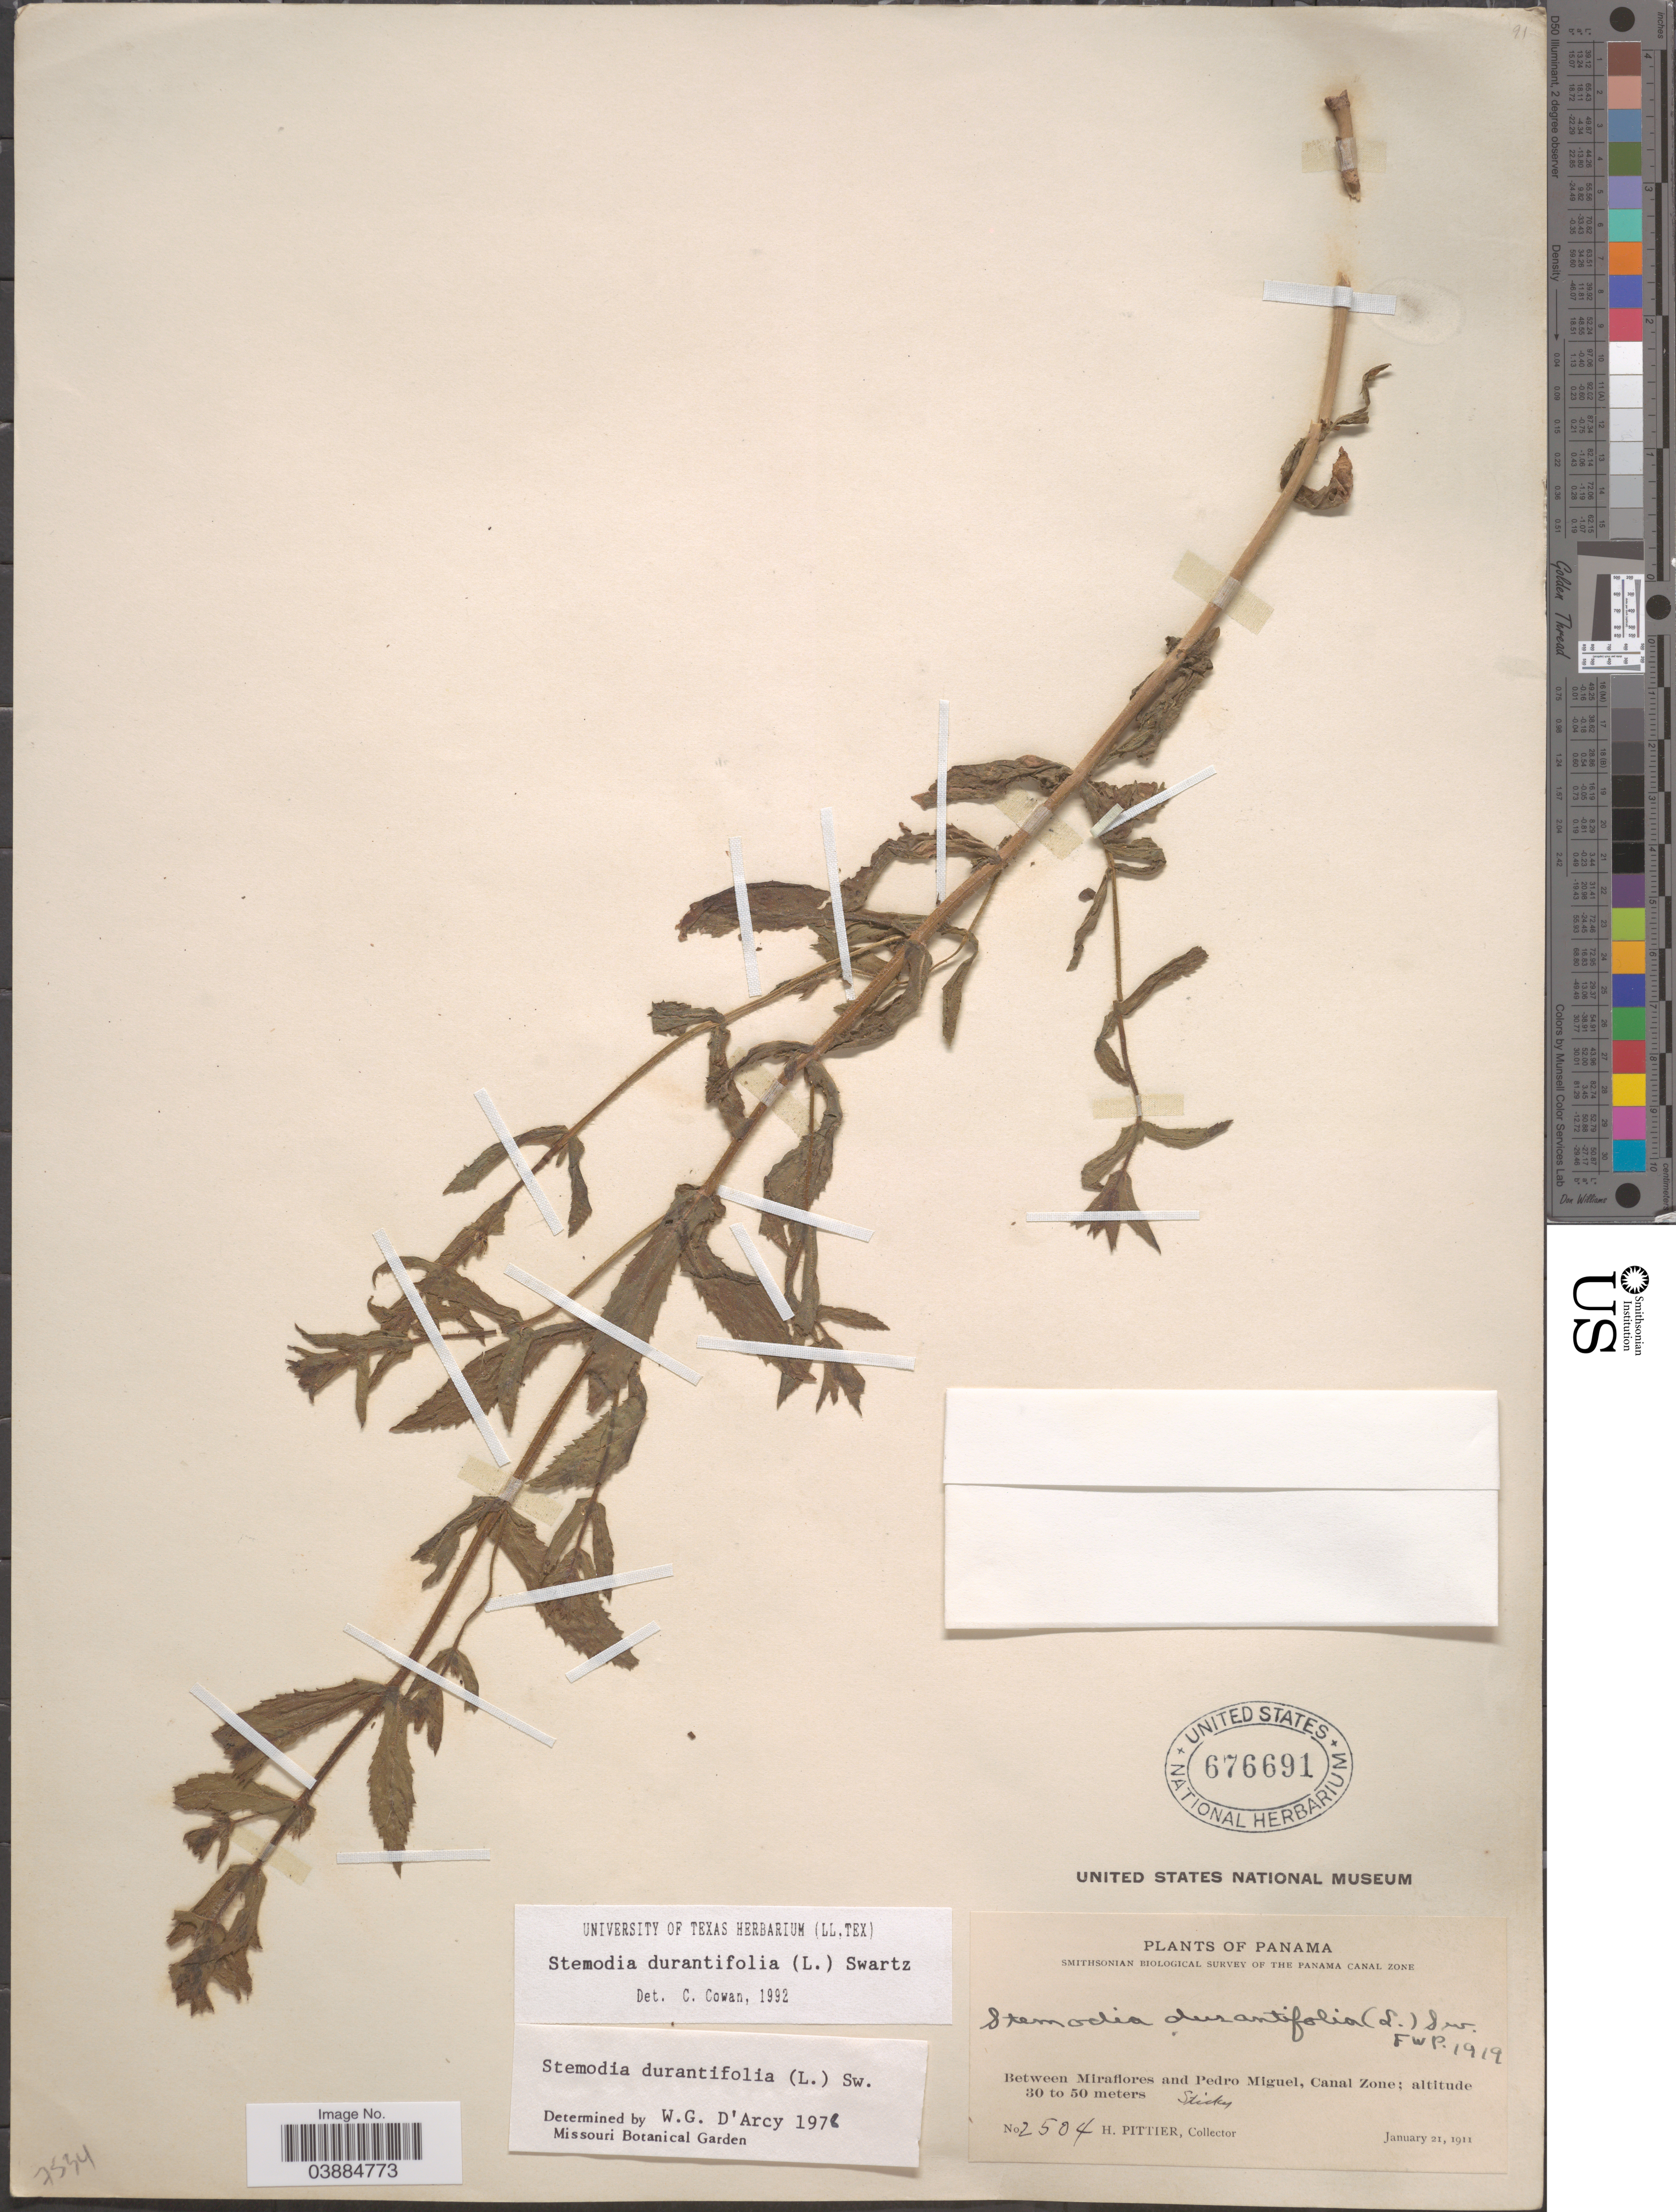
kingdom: Plantae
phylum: Tracheophyta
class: Magnoliopsida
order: Lamiales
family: Plantaginaceae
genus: Stemodia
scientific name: Stemodia durantifolia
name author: (L.) Sw.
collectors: H. F. Pittier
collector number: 2504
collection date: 1911-01-21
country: Panama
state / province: Colón / Panamá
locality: Between Miraflores and Pedro Miguel, Canal Zone.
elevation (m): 30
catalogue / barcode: US 676691